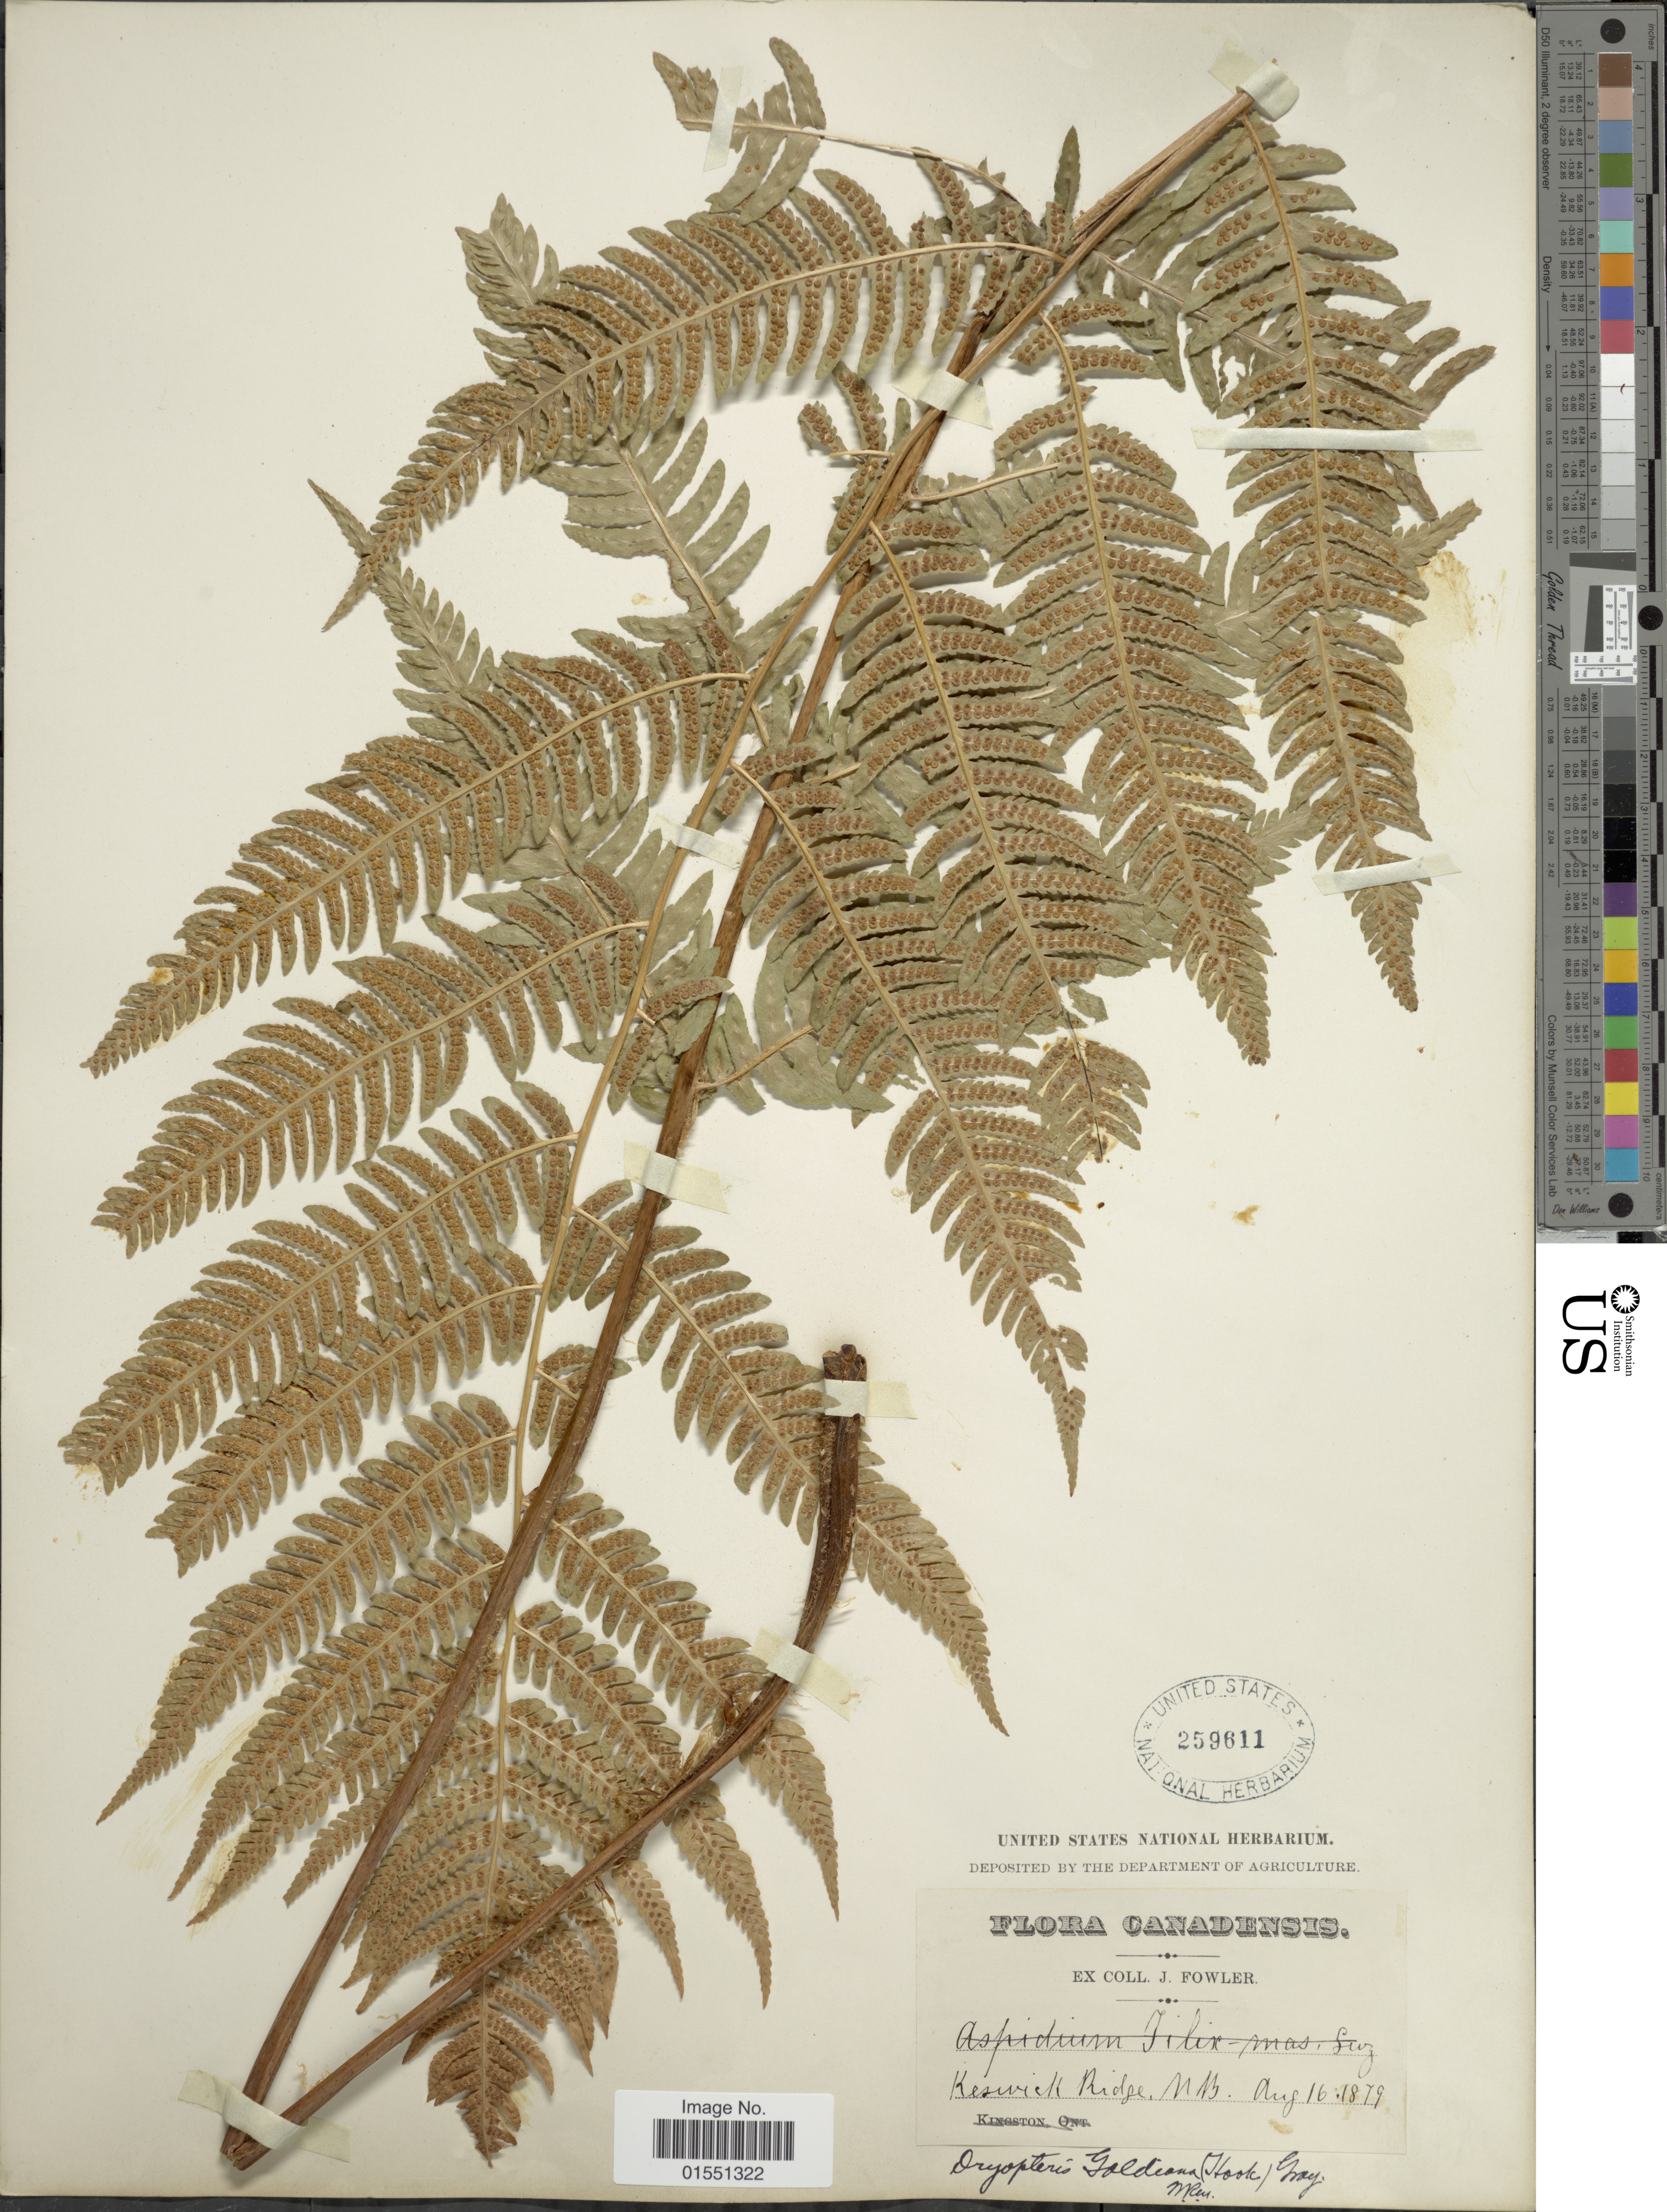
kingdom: Plantae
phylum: Tracheophyta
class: Polypodiopsida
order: Polypodiales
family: Dryopteridaceae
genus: Dryopteris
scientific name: Dryopteris goldiana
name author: (Hook. ex Goldie) A. Gray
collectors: J. P. Fowler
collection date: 1879-08-16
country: Canada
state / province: New Brunswick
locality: Keswick Ridge, NB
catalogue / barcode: US 259611